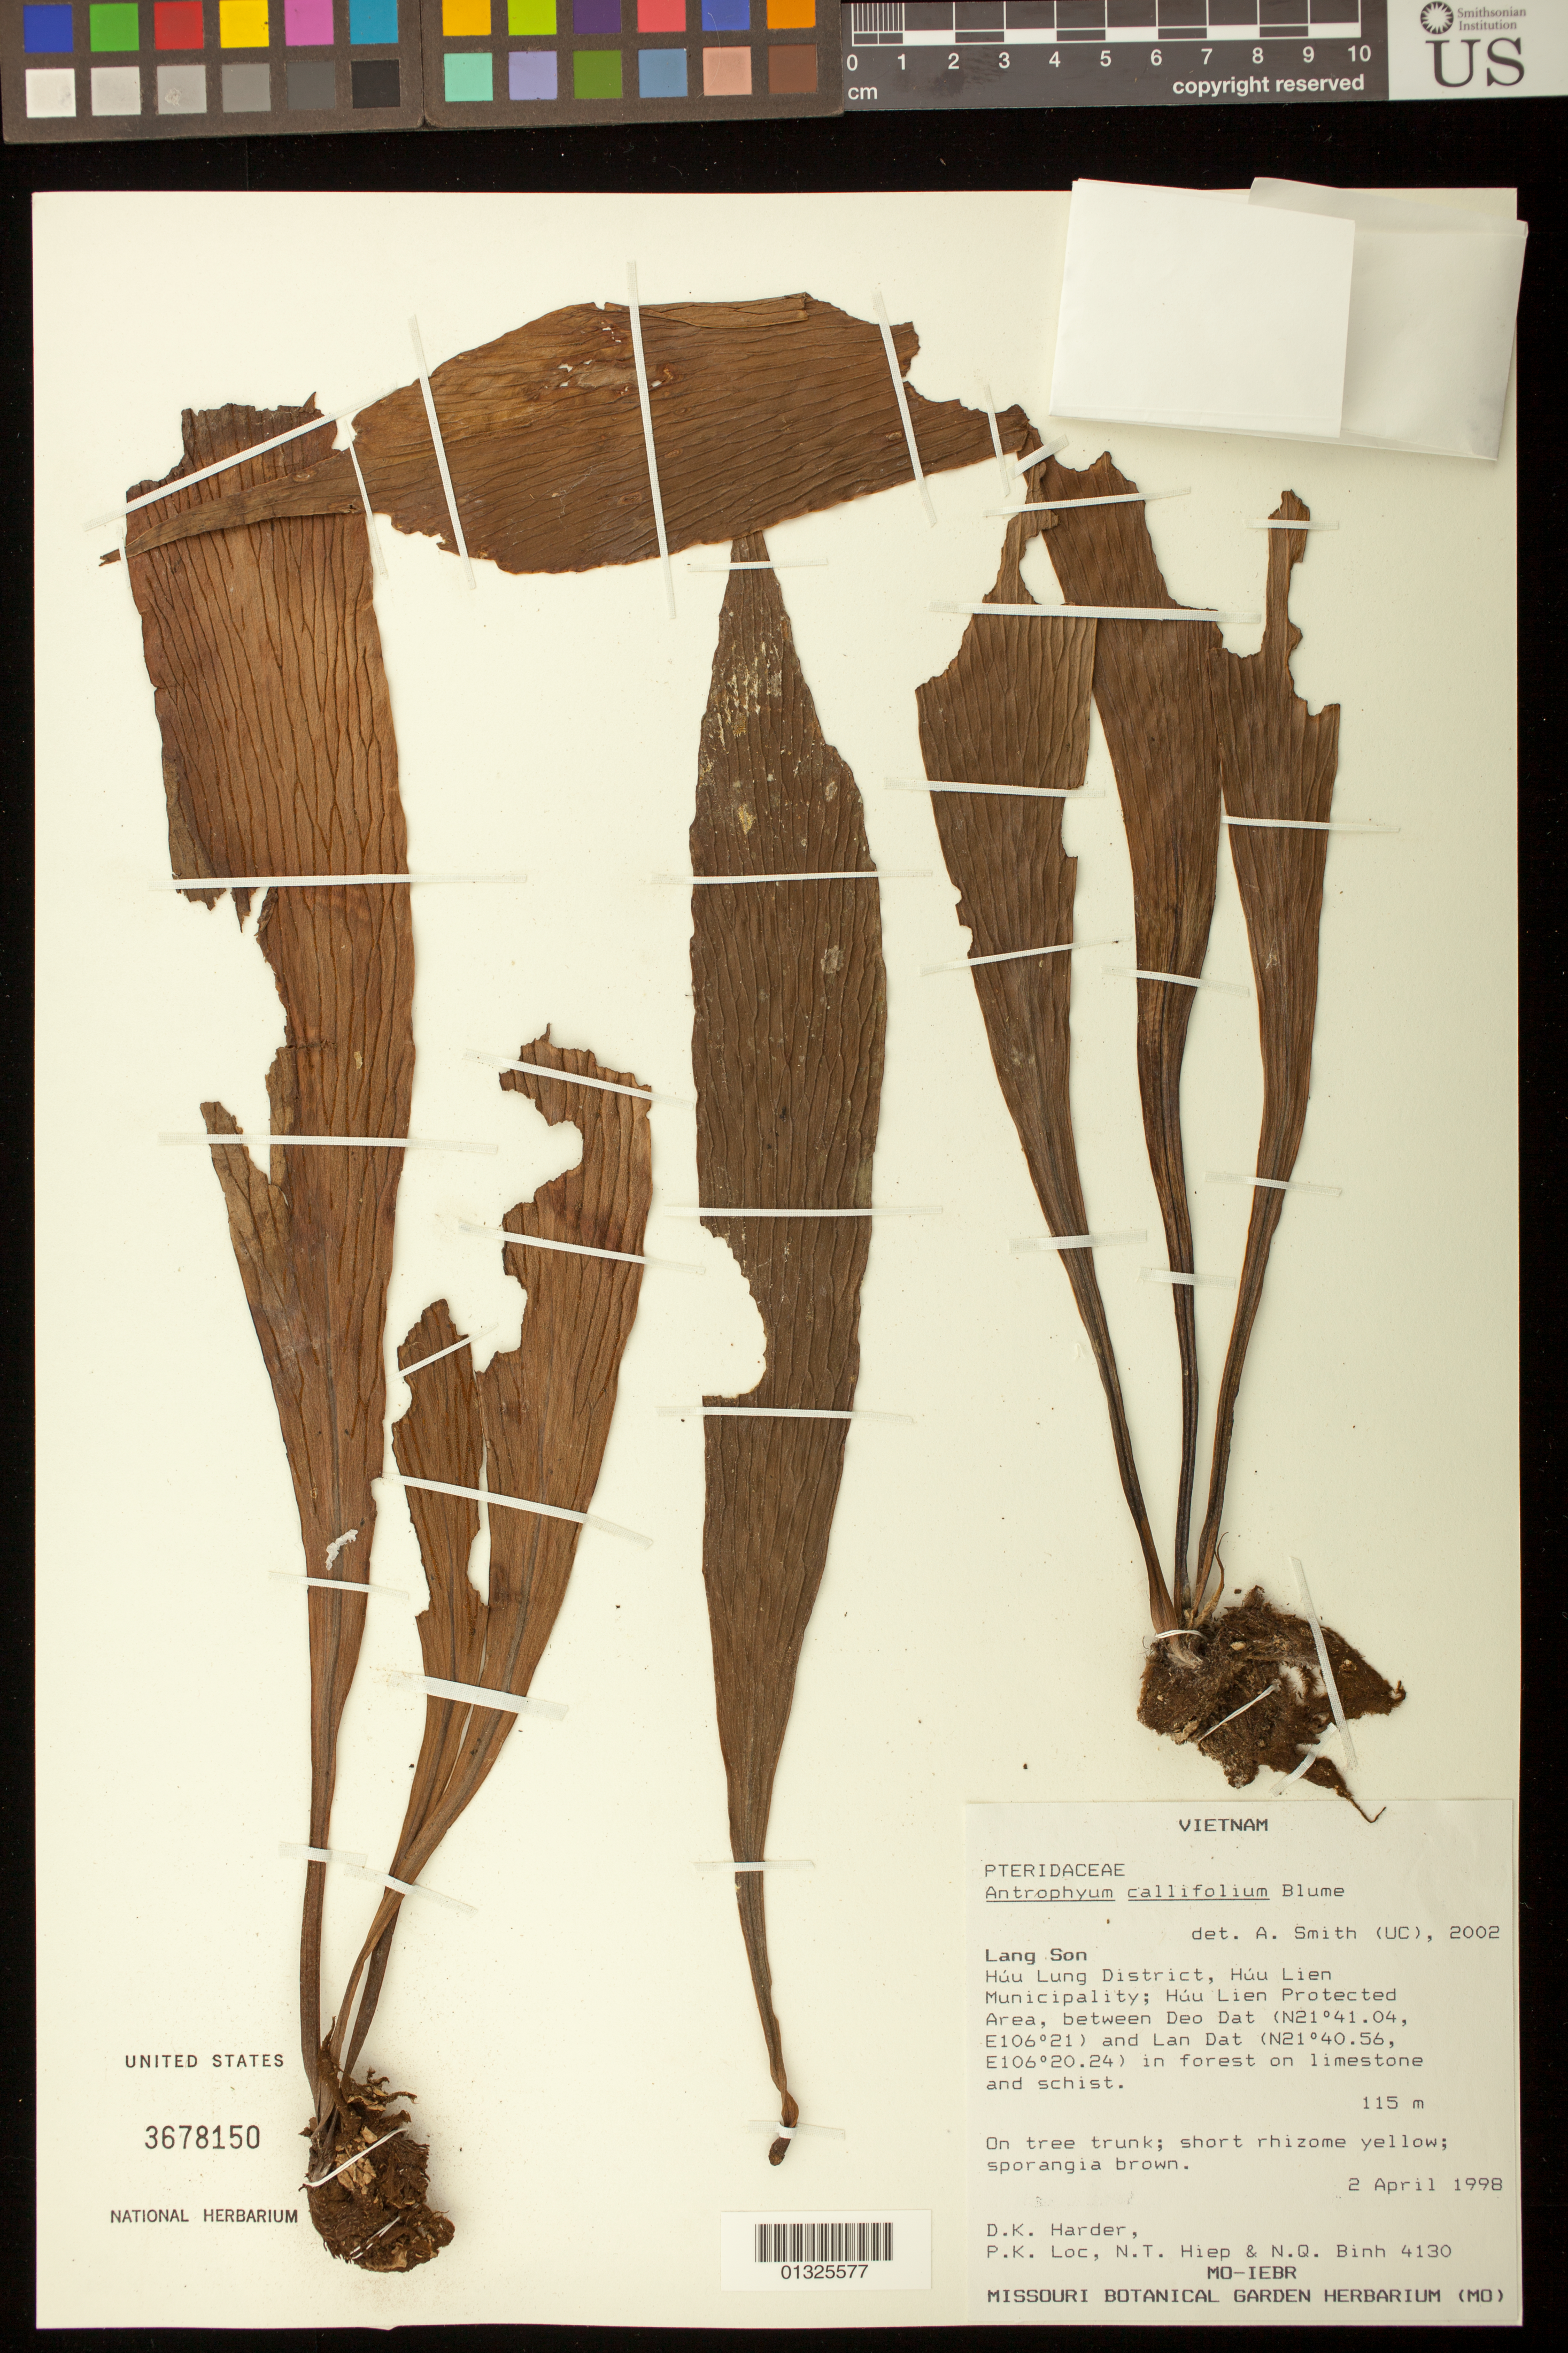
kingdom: Plantae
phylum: Tracheophyta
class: Polypodiopsida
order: Polypodiales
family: Pteridaceae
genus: Antrophyum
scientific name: Antrophyum callifolium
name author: Blume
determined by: Smith, Alan R., (UC)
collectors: D. Harder, P. K. Lôc, N. T. Hiep & N. Binh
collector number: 4130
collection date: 1998-04-02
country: Vietnam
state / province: Lang Son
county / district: Huu Lung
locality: Lang Son, Huu Lung Dist., Huu Lien Municipality, Huun Lien Protected Area, between Deo Dat and Lan Dat.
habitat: In forest on limestone and schist.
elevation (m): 115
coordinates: N21 41.04; N21 40.56, E106 21; E106 20.24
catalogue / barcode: US 3678150